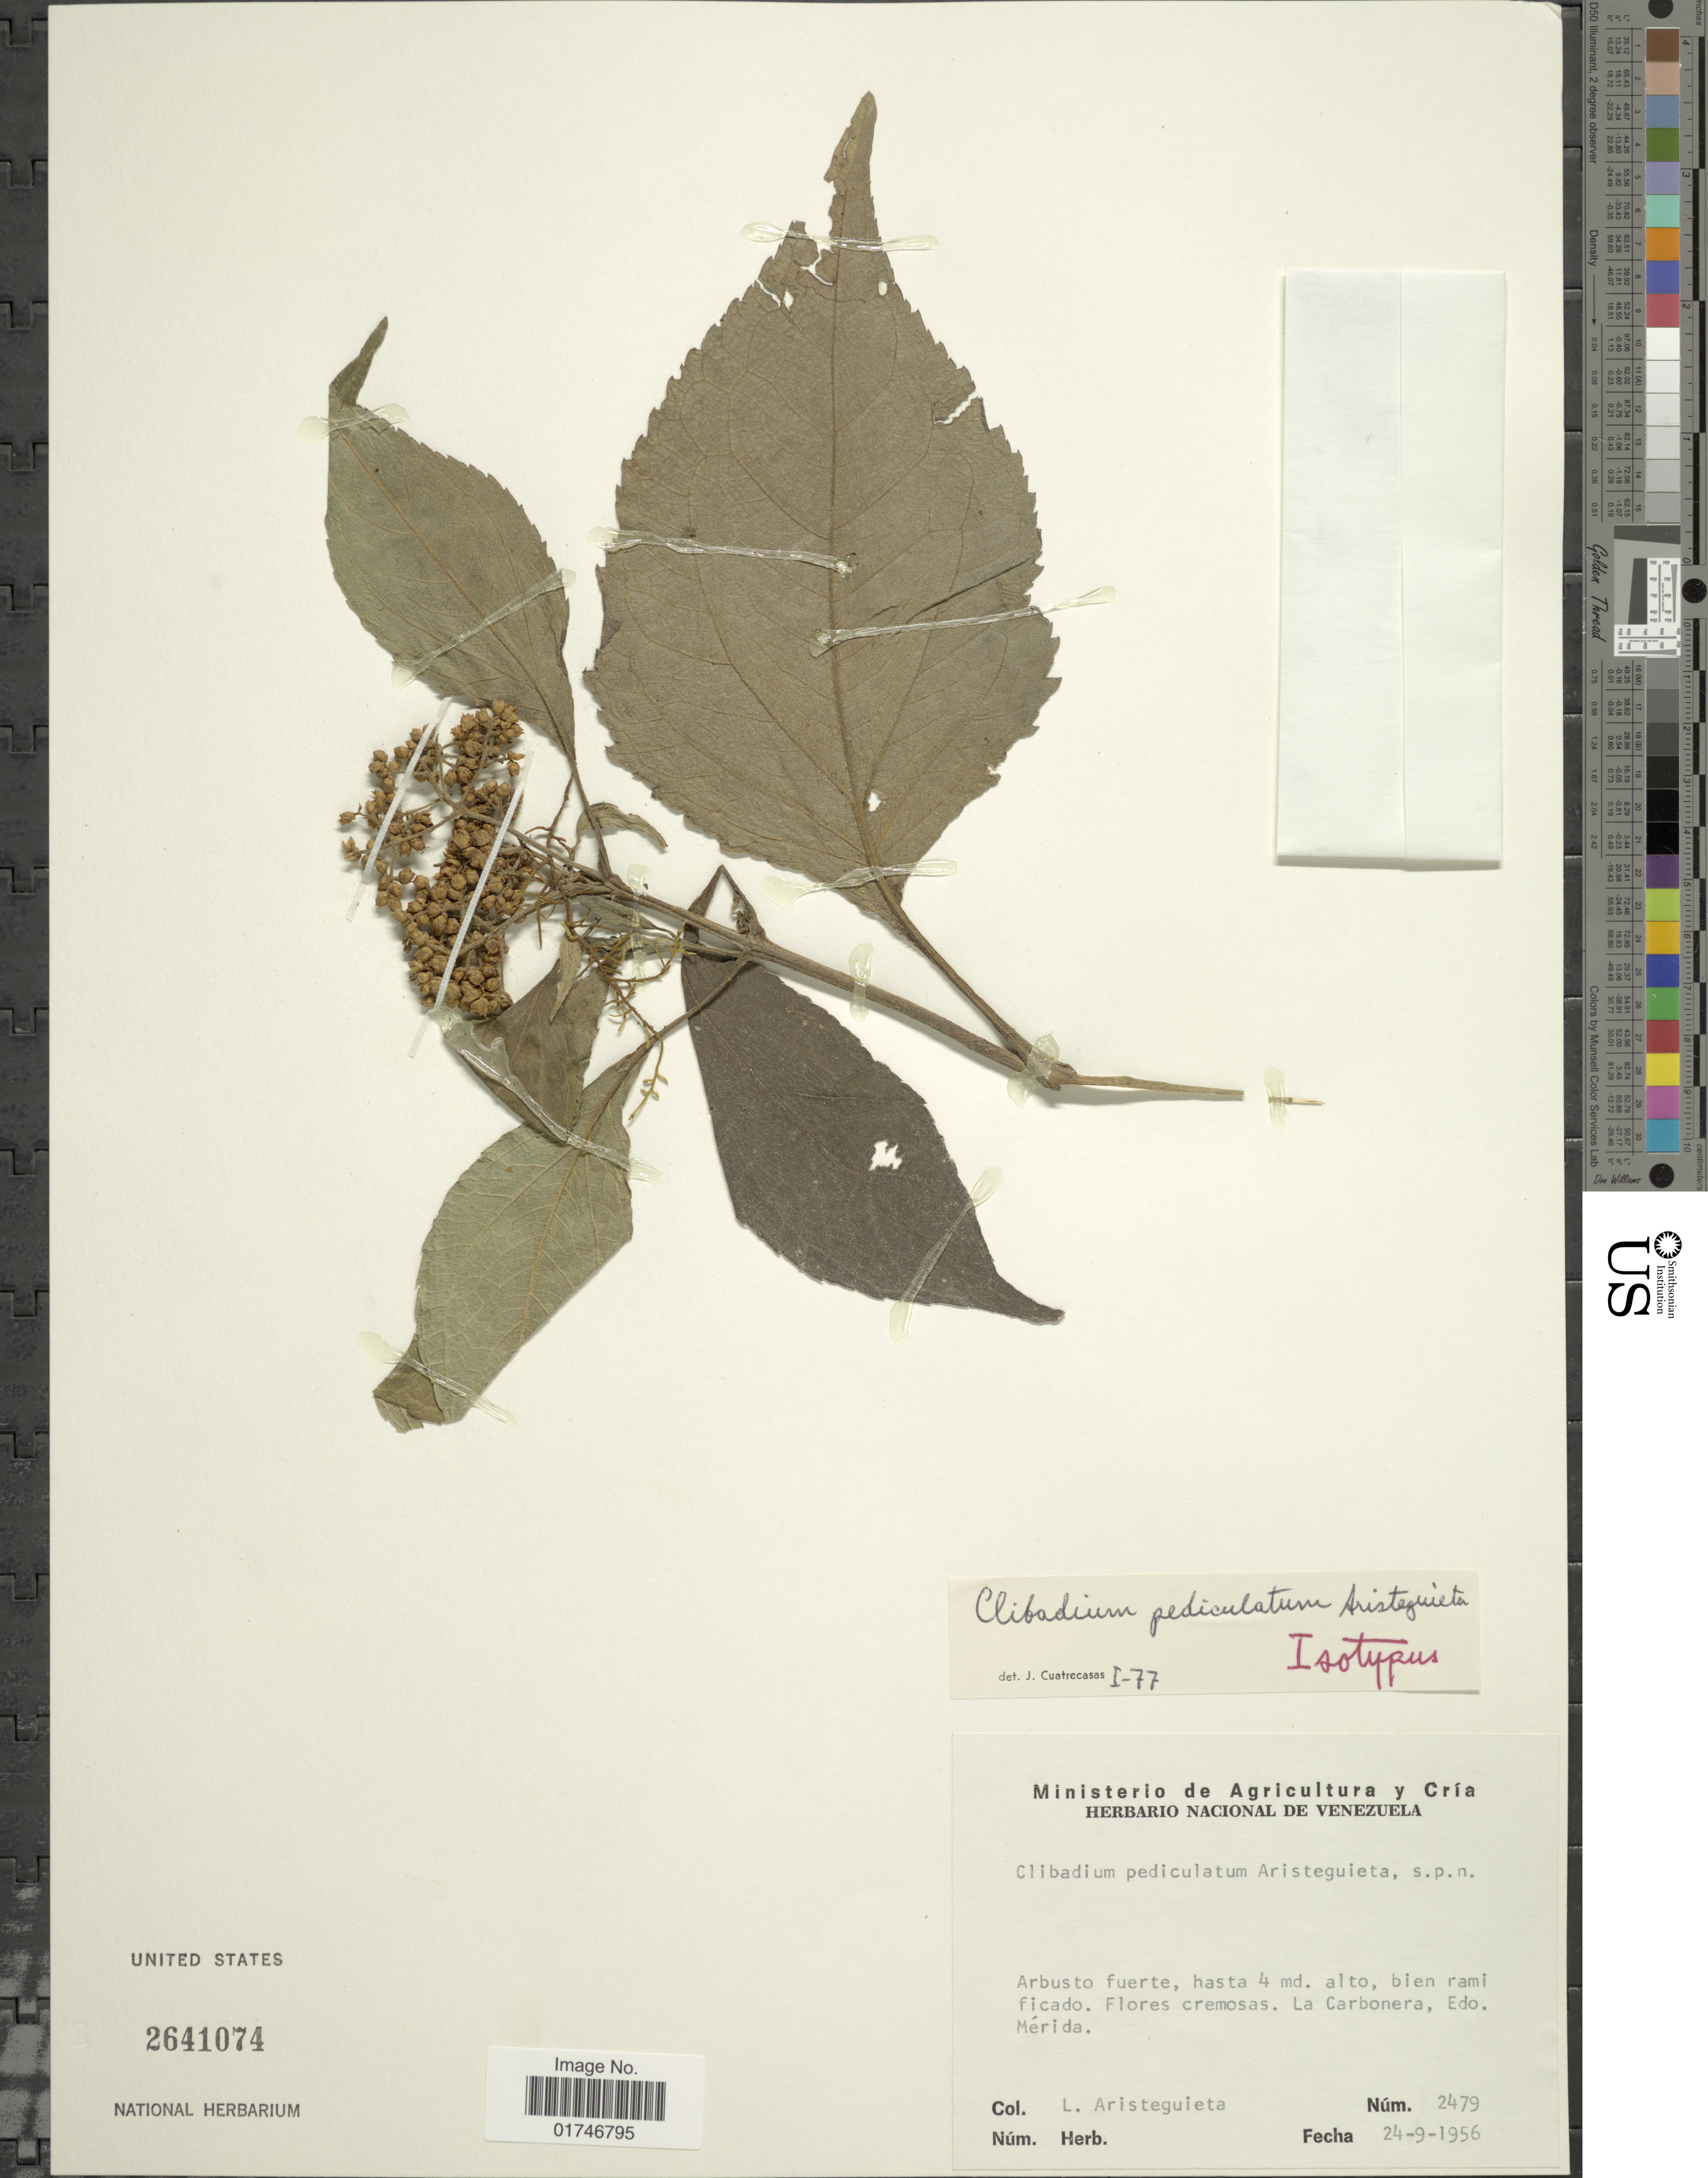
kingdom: Plantae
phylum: Tracheophyta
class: Magnoliopsida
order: Asterales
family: Asteraceae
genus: Clibadium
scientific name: Clibadium pediculatum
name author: Aristeg.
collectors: L. Aristeguieta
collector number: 2479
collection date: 1956-09-24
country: Venezuela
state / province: Mérida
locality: La Carbonera, Edo. Mérida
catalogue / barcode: US 2641074